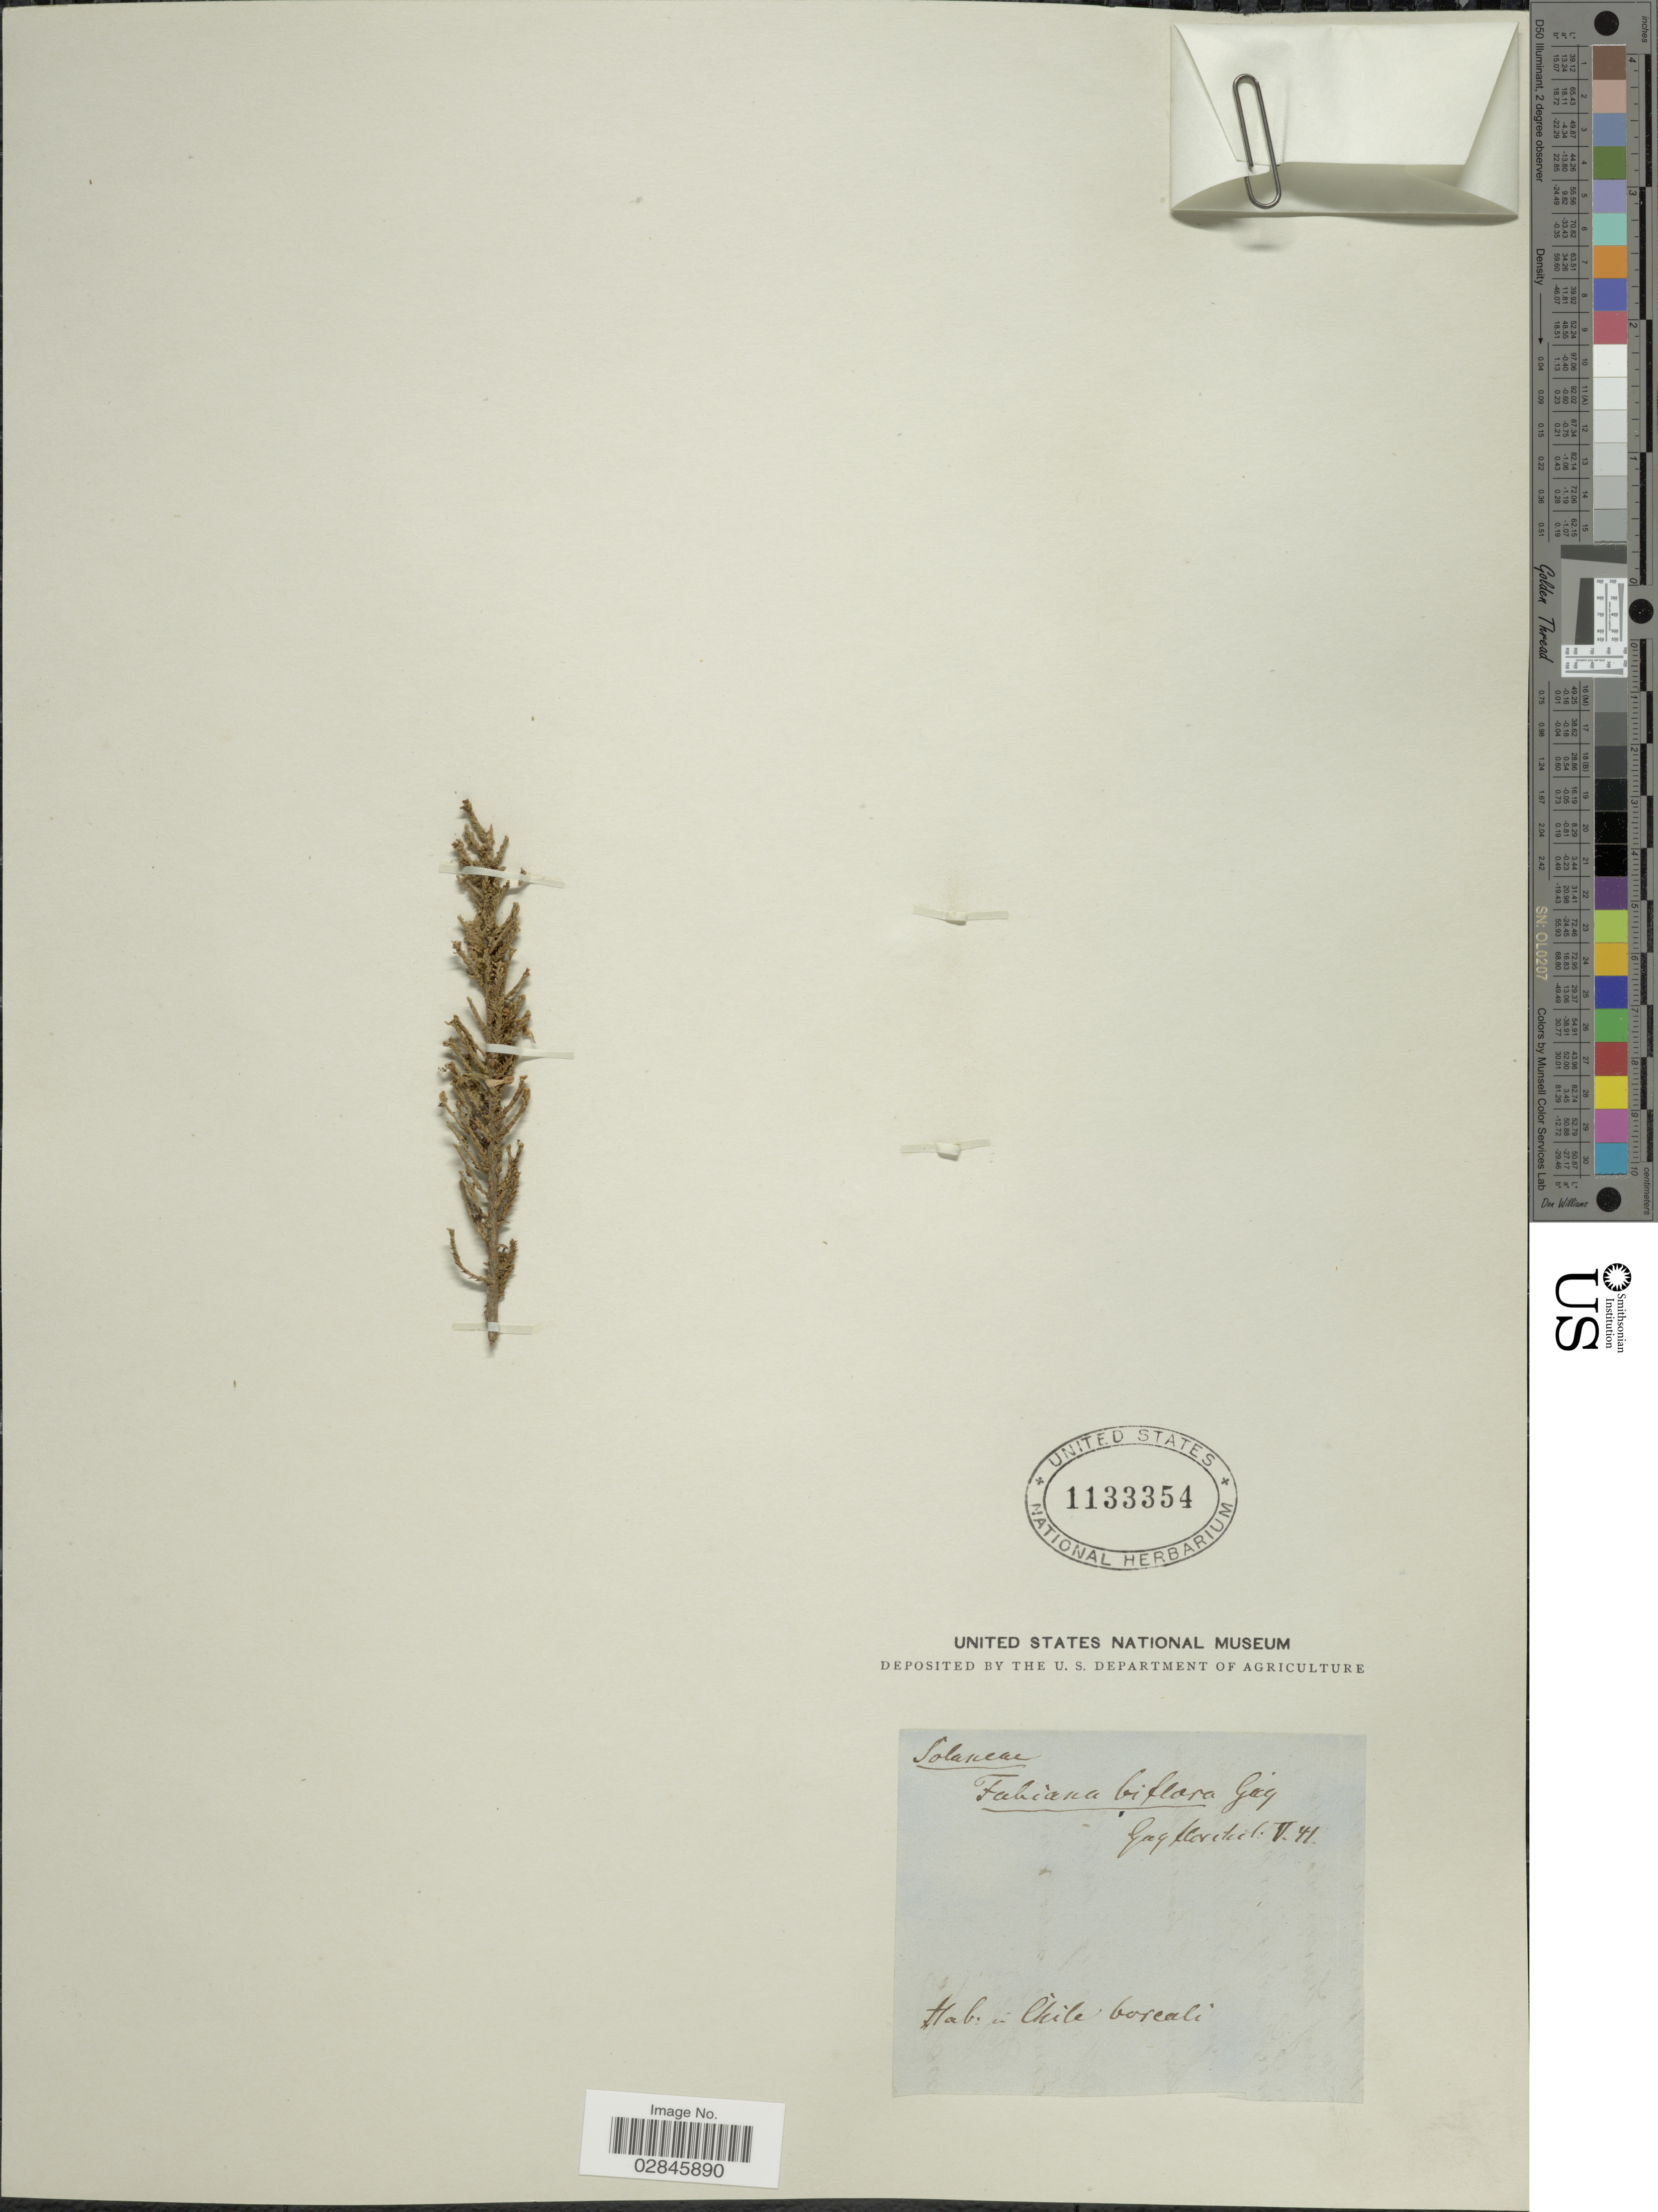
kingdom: Plantae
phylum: Tracheophyta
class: Magnoliopsida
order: Solanales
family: Solanaceae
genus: Fabiana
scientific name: Fabiana imbricata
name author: Ruiz & Pav.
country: Chile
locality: Chile boreali.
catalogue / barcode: US 1133354